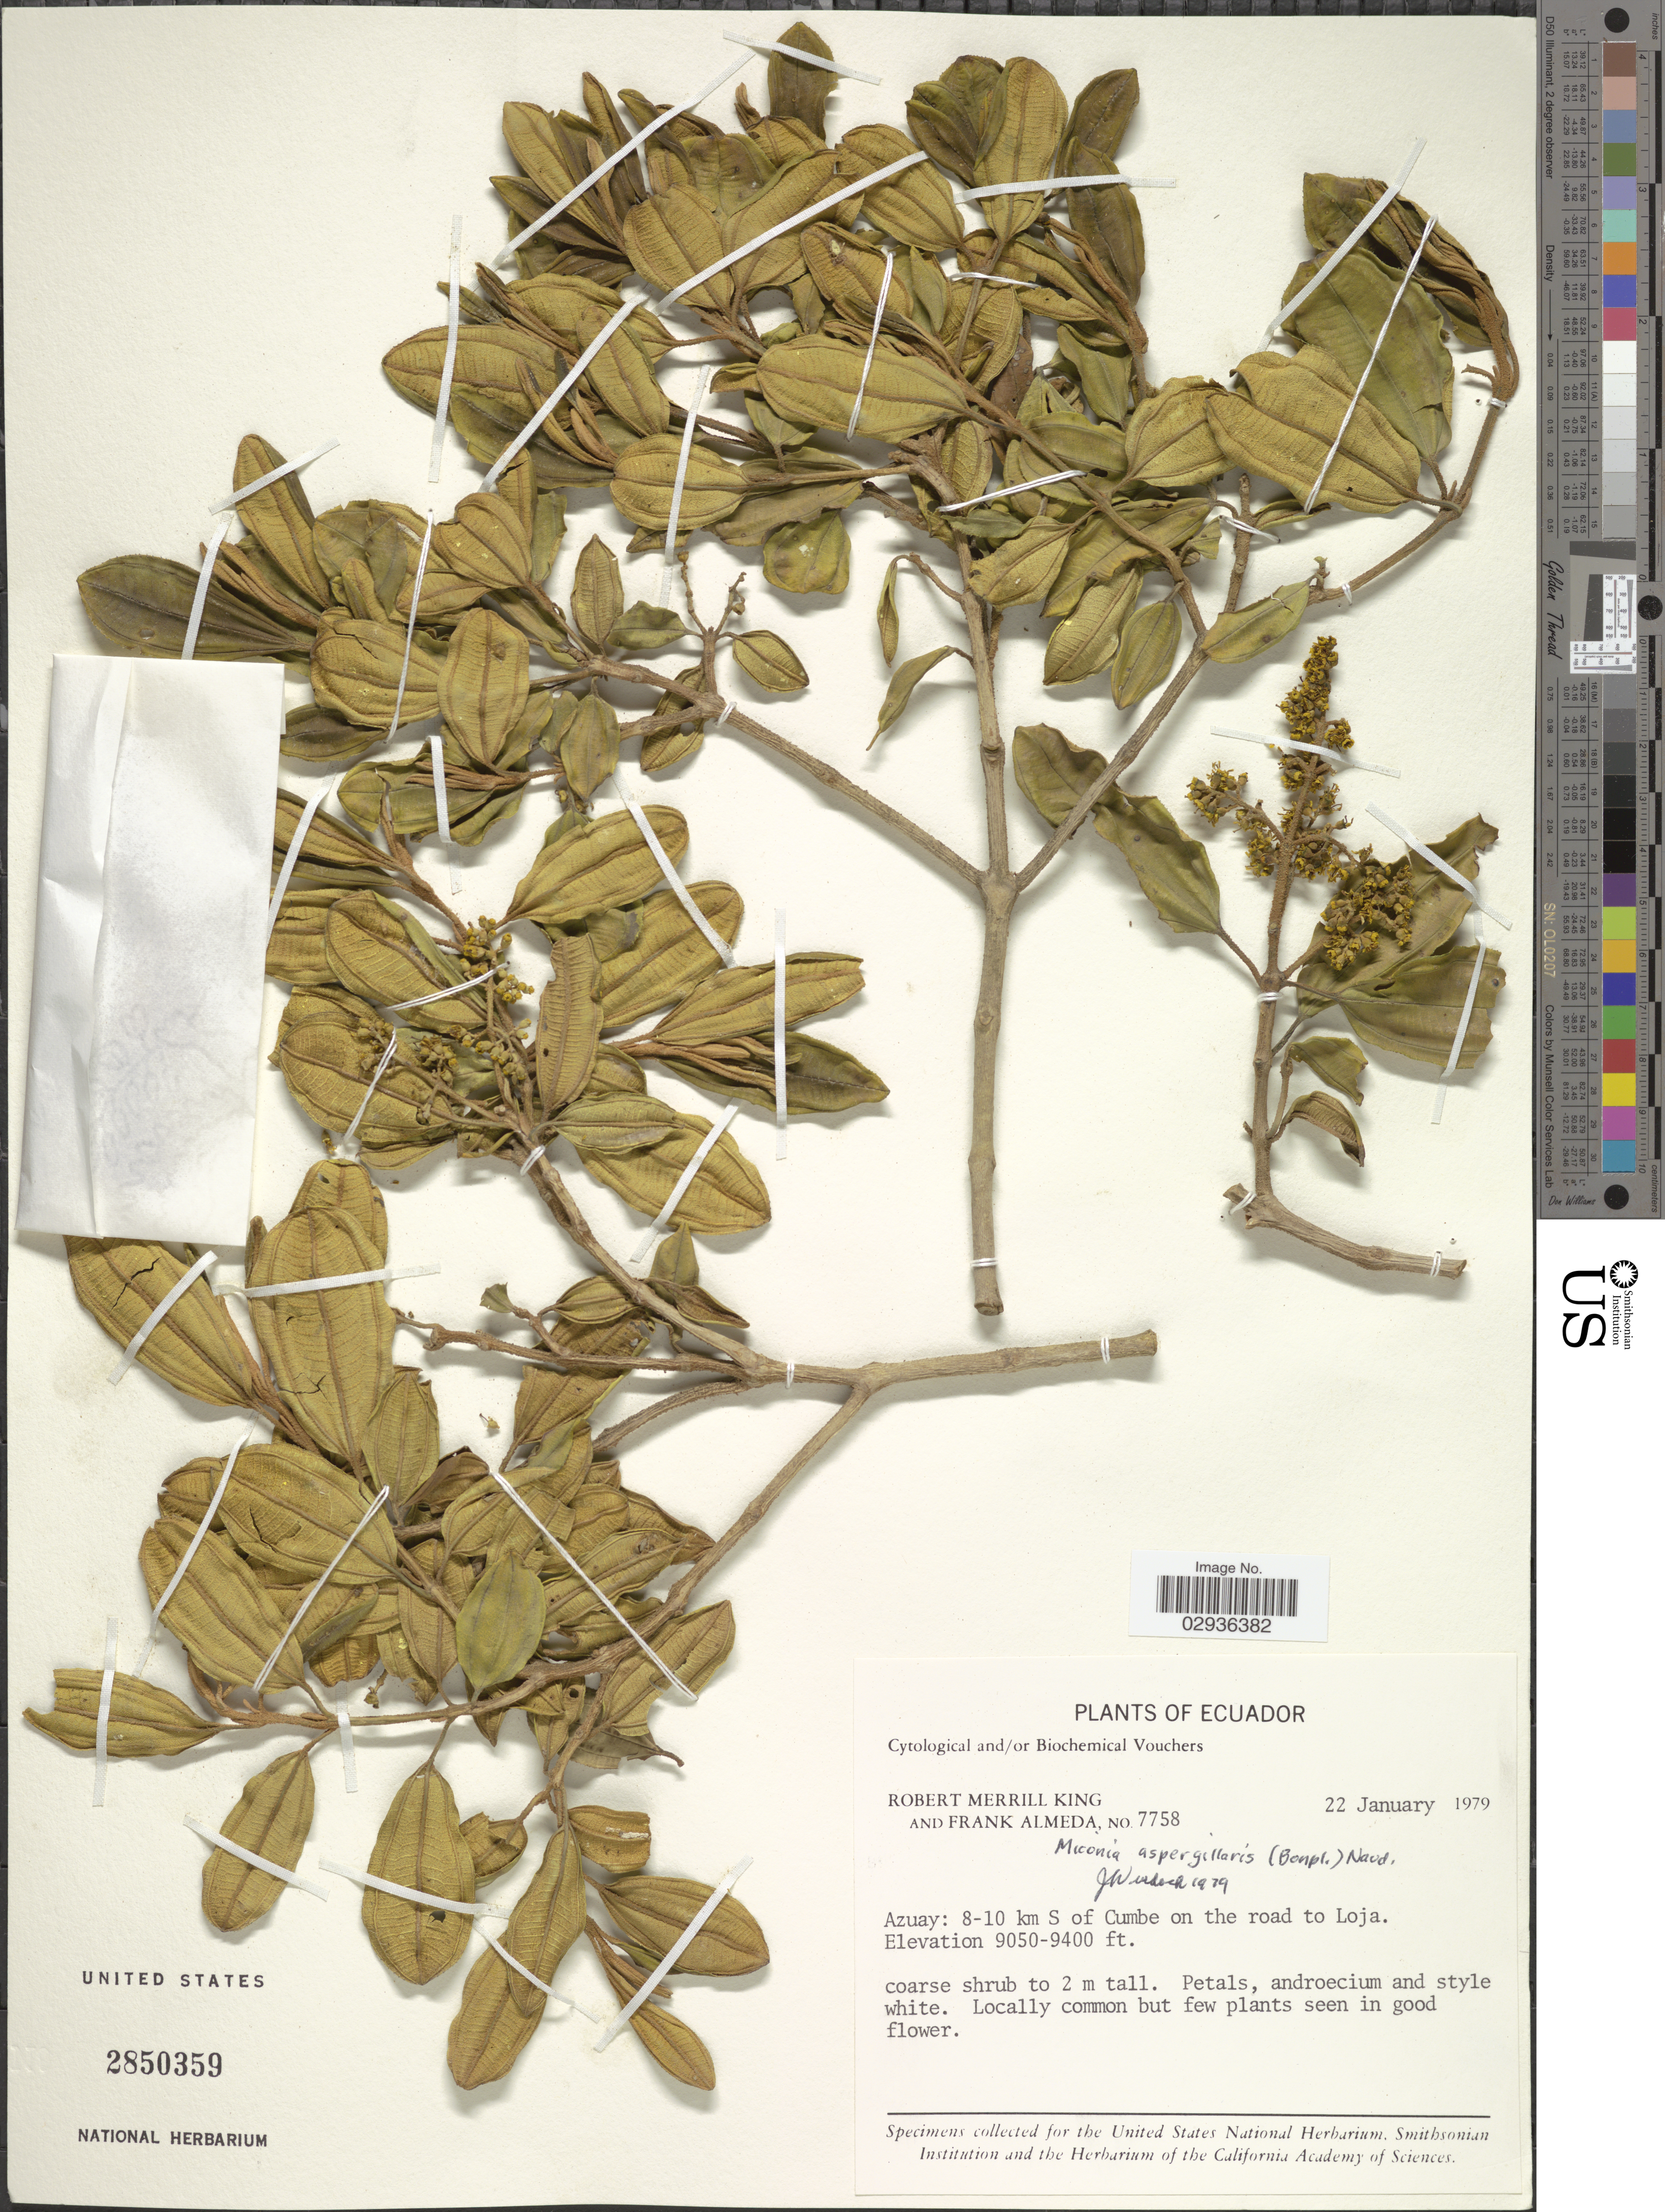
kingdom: Plantae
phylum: Tracheophyta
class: Magnoliopsida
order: Myrtales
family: Melastomataceae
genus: Miconia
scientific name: Miconia aspergillaris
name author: (Bonpl.) Naudin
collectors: R. M. King & F. Almeda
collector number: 7758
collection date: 1979-01-22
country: Ecuador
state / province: Azuay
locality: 8-10 km S of Cumbe on the road to Loja.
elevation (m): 2758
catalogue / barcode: US 2850359